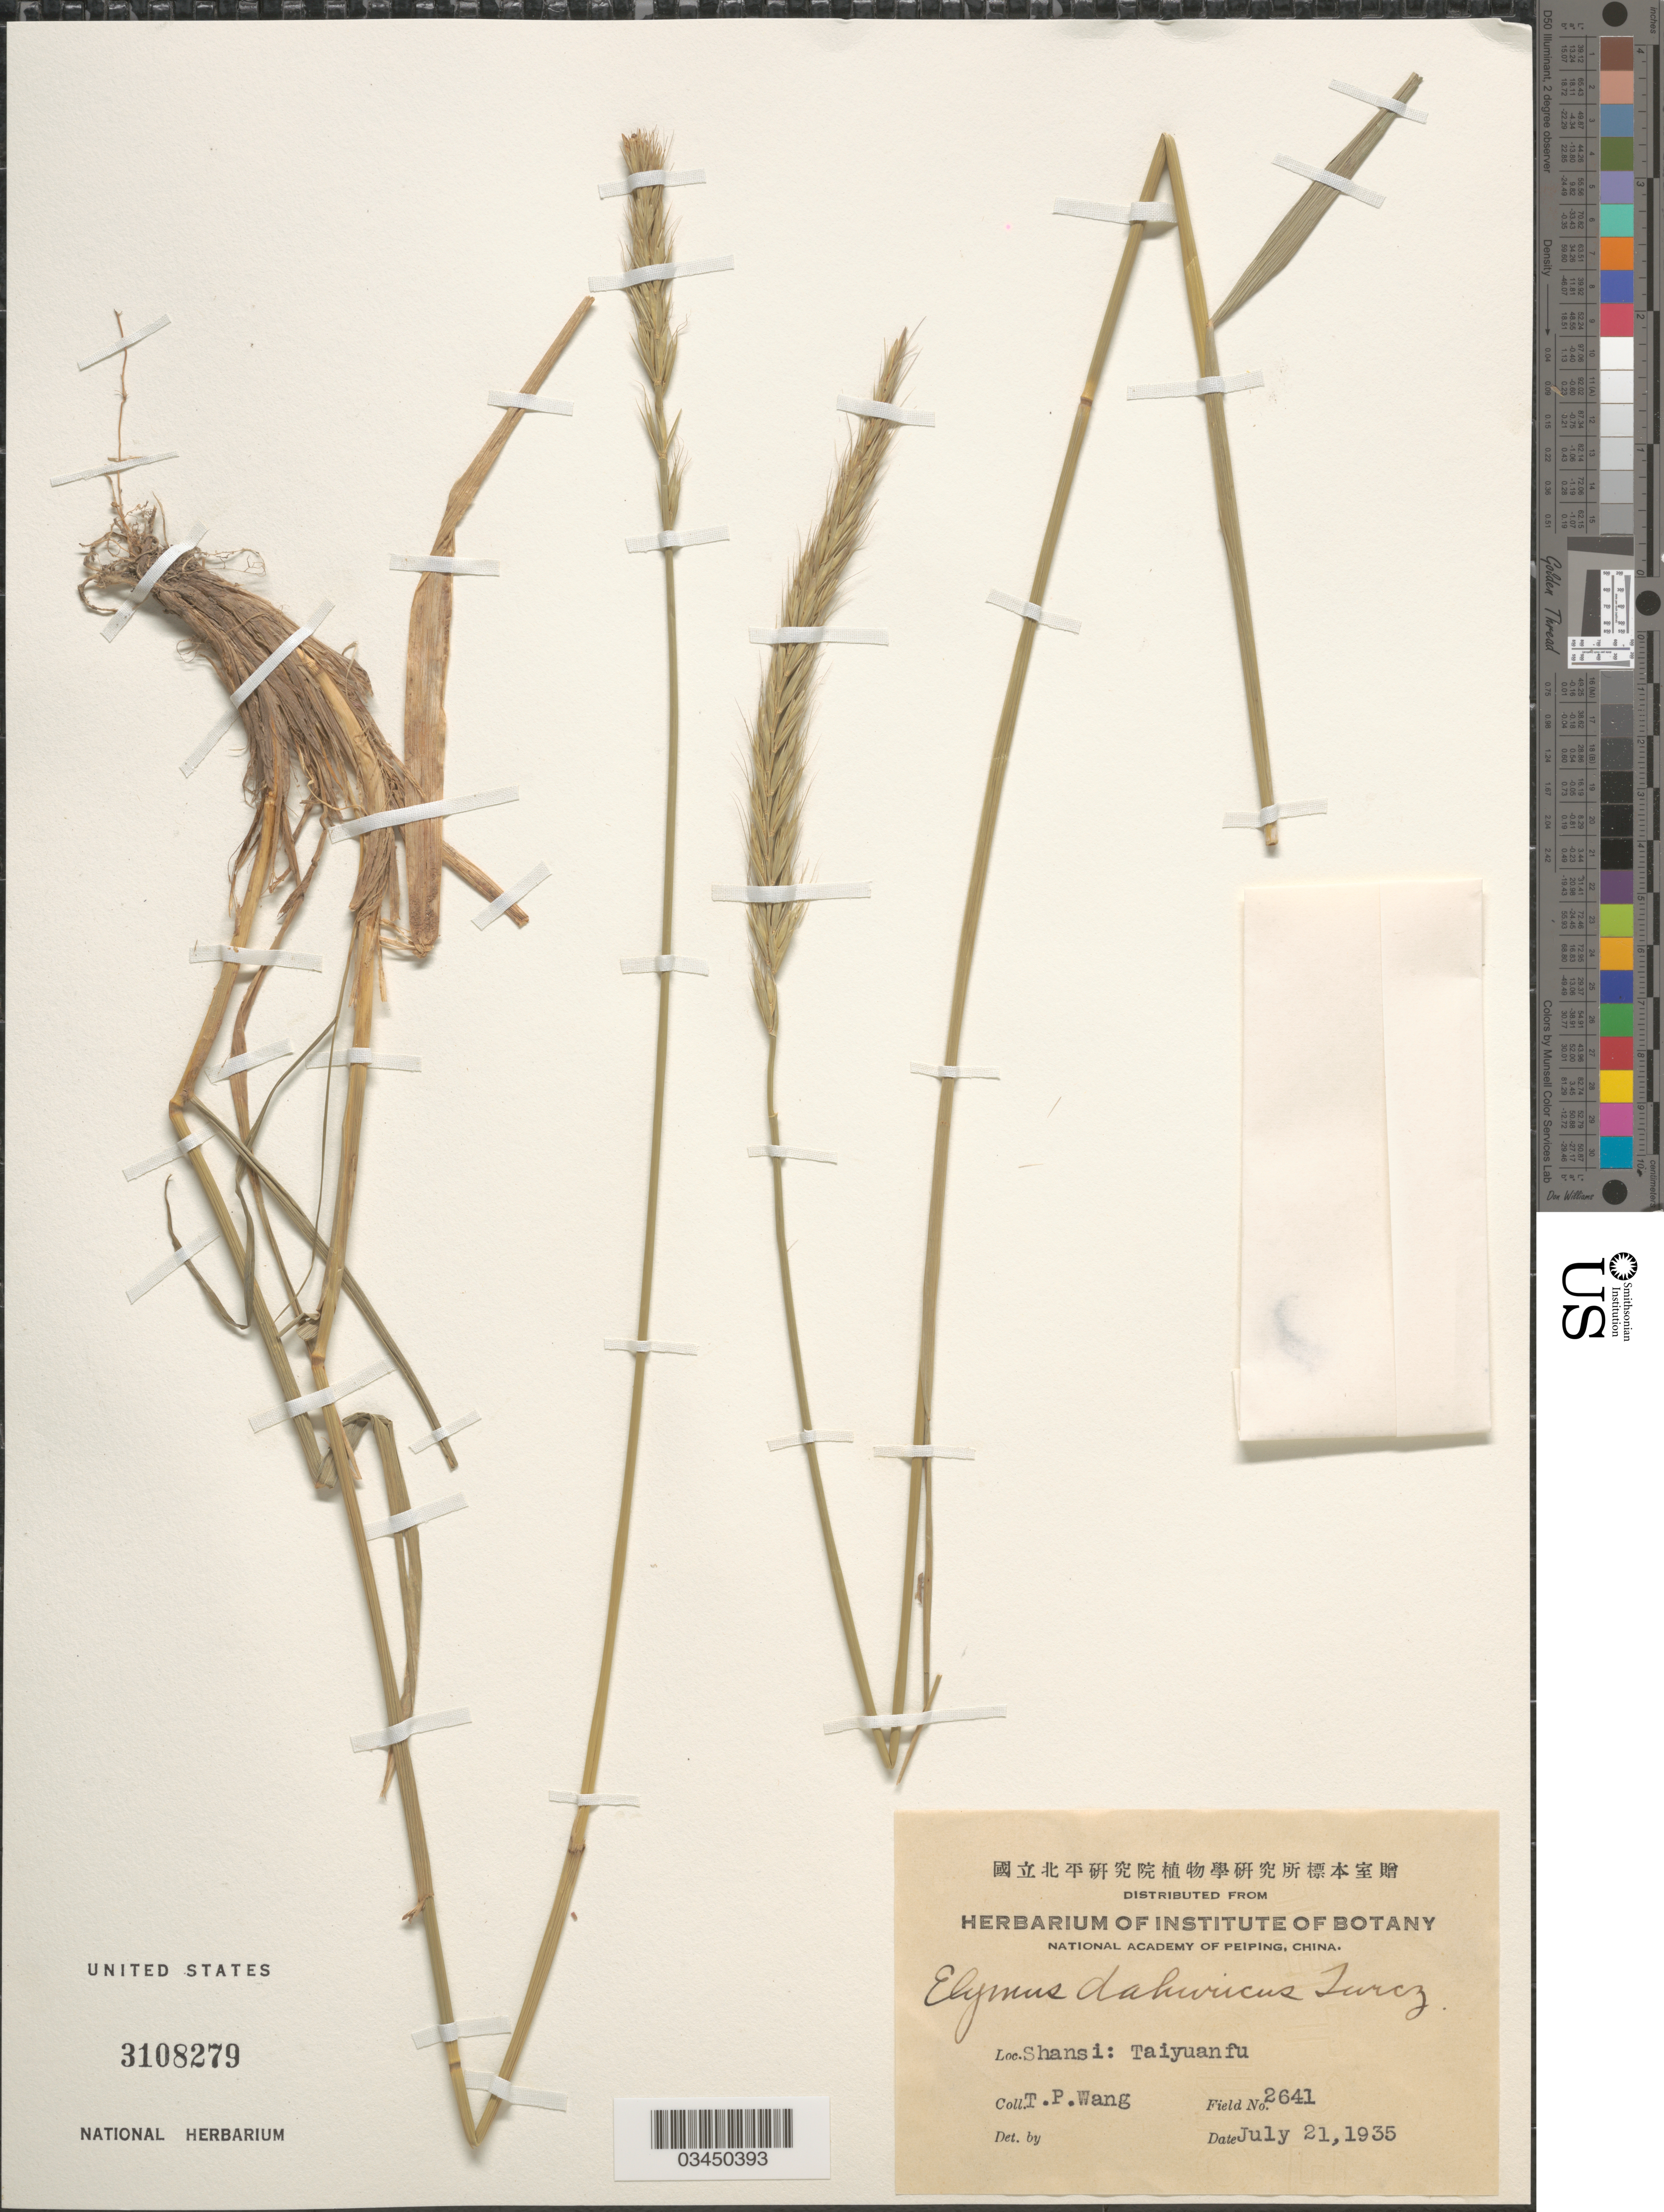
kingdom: Plantae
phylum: Tracheophyta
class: Liliopsida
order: Poales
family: Poaceae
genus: Elymus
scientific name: Elymus dahuricus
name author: Turcz. ex Griseb.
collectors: T. Wang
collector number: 2641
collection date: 1935-07-21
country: China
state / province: Shanxi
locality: Shansi: Taiyuan fu.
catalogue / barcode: US 3108279